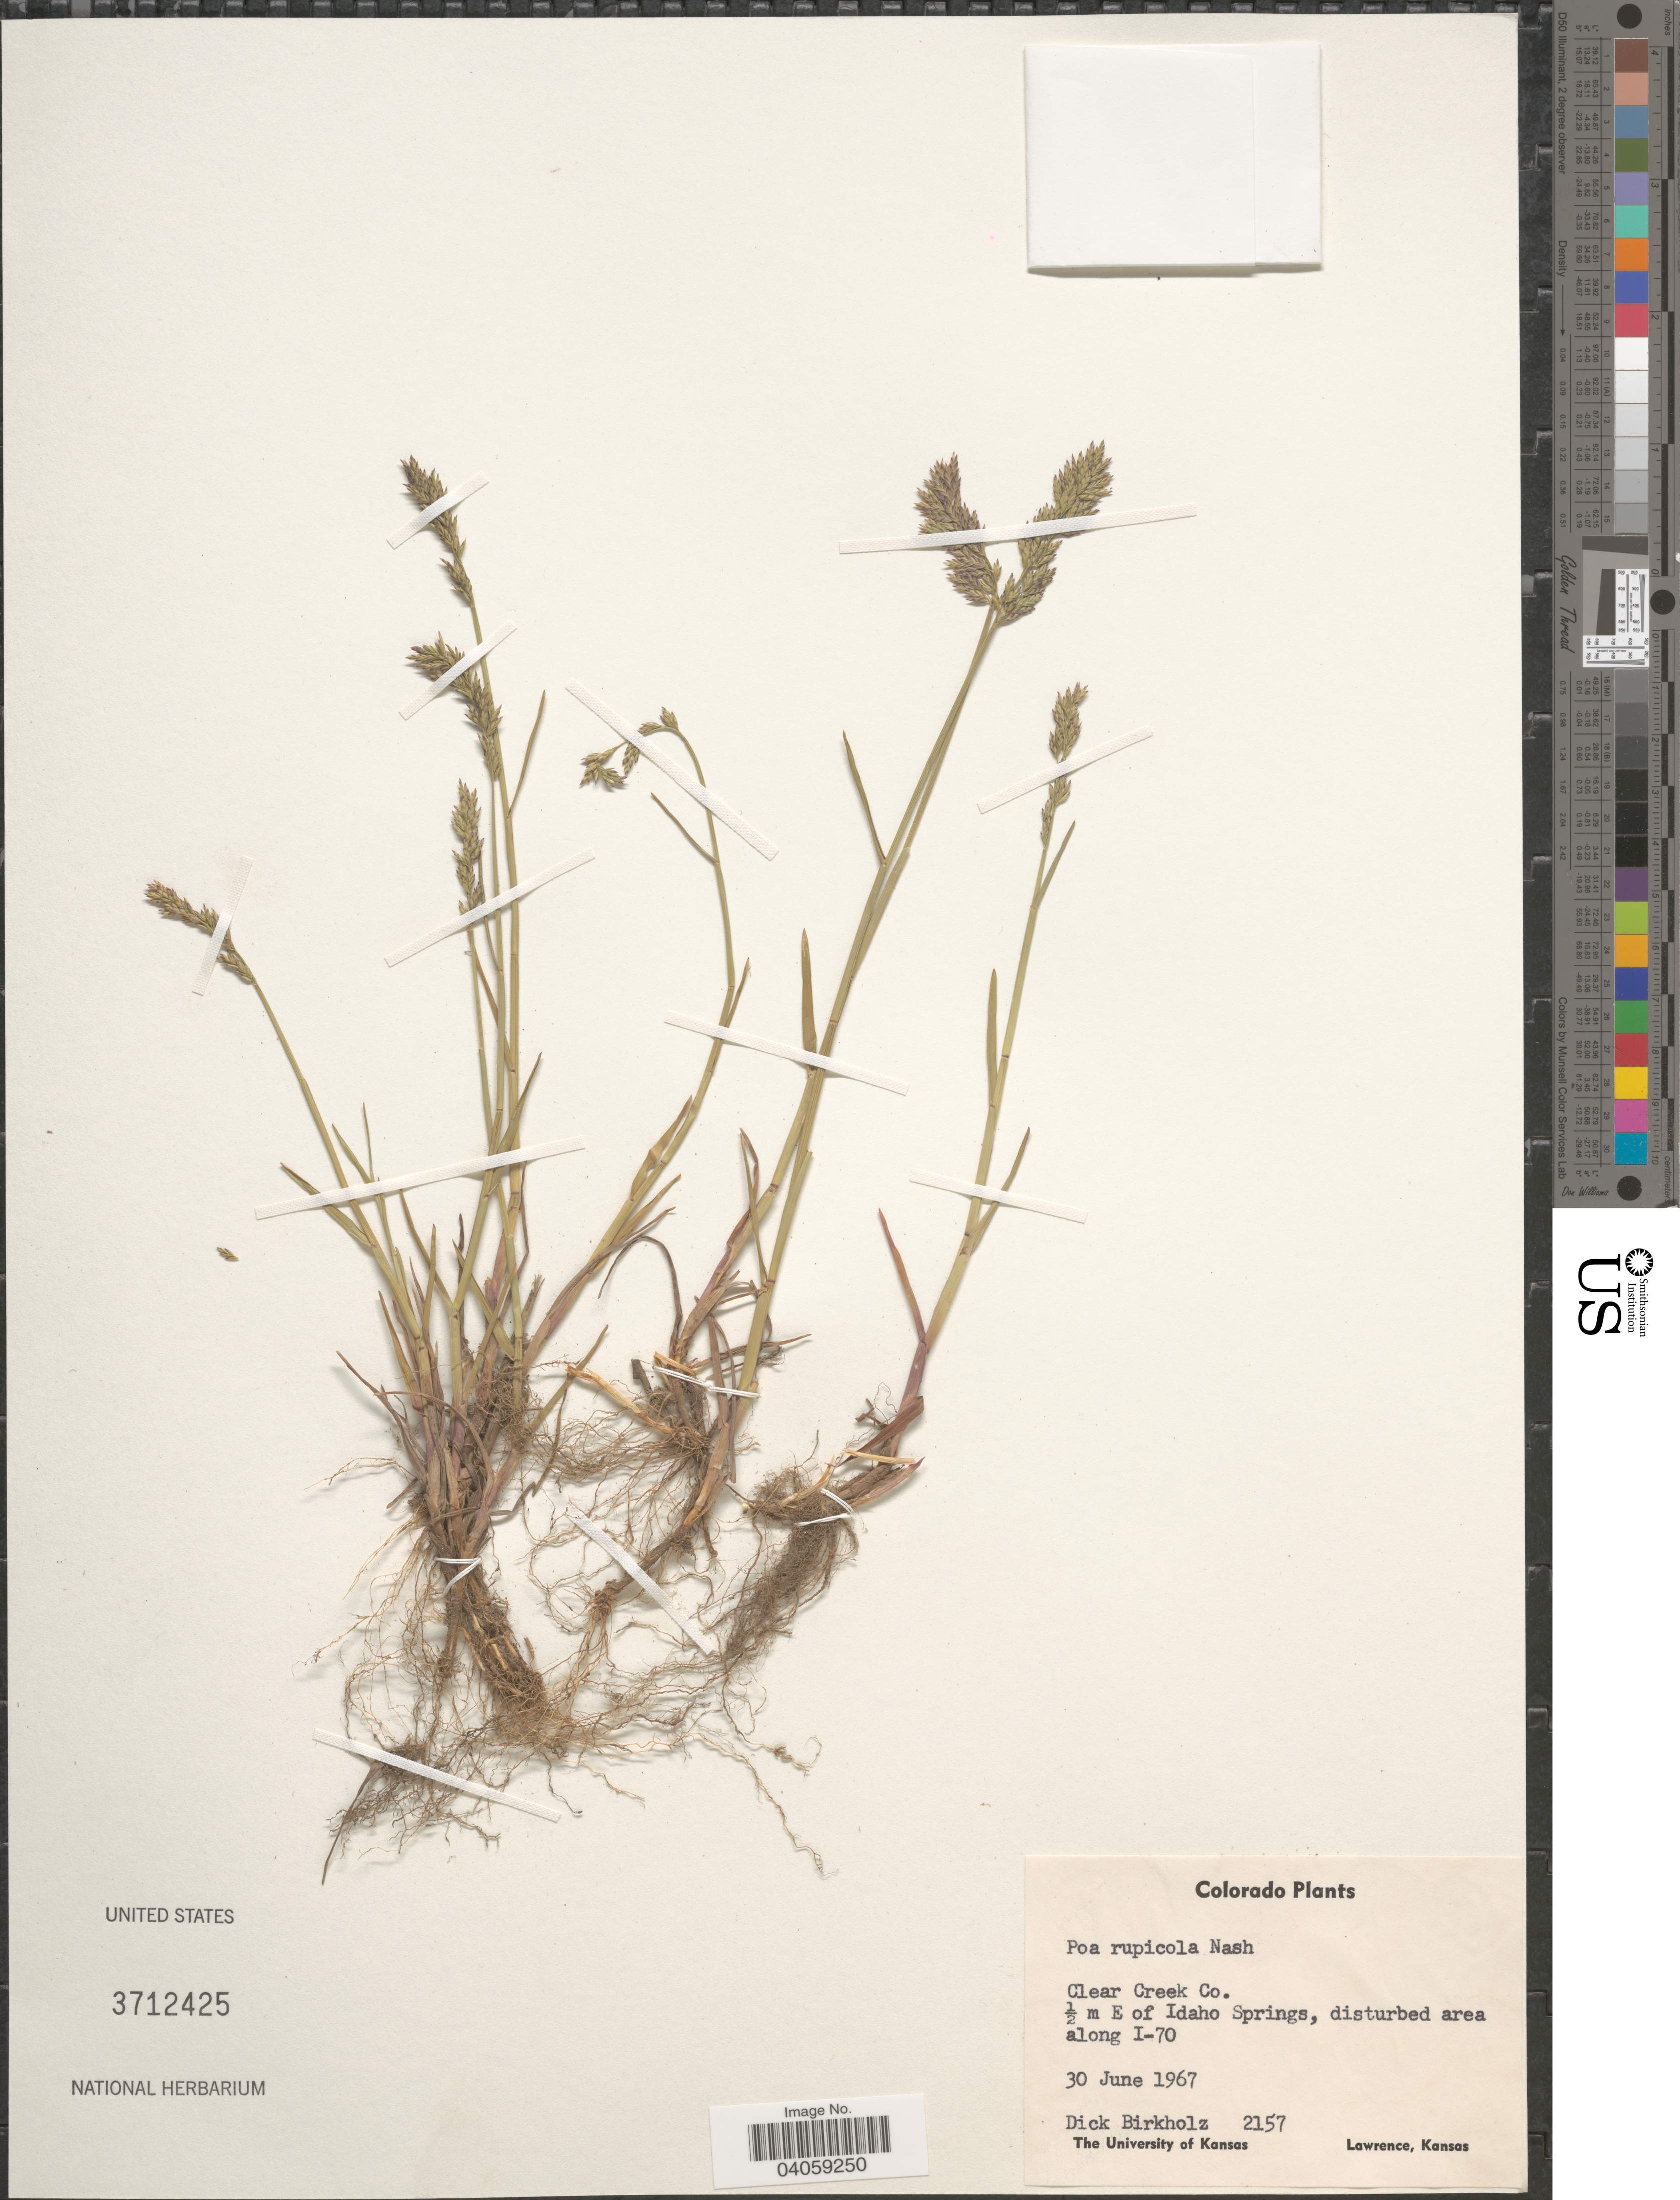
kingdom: Plantae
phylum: Tracheophyta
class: Liliopsida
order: Poales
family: Poaceae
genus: Poa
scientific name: Poa glauca subsp. rupicola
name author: (Nash) W.A. Weber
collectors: D. Birkholz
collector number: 2157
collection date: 1967-06-30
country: United States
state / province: Colorado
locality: Clear Creek Co. ½ m E of Idaho Springs, disturbed area along I-70.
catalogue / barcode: US 3712425